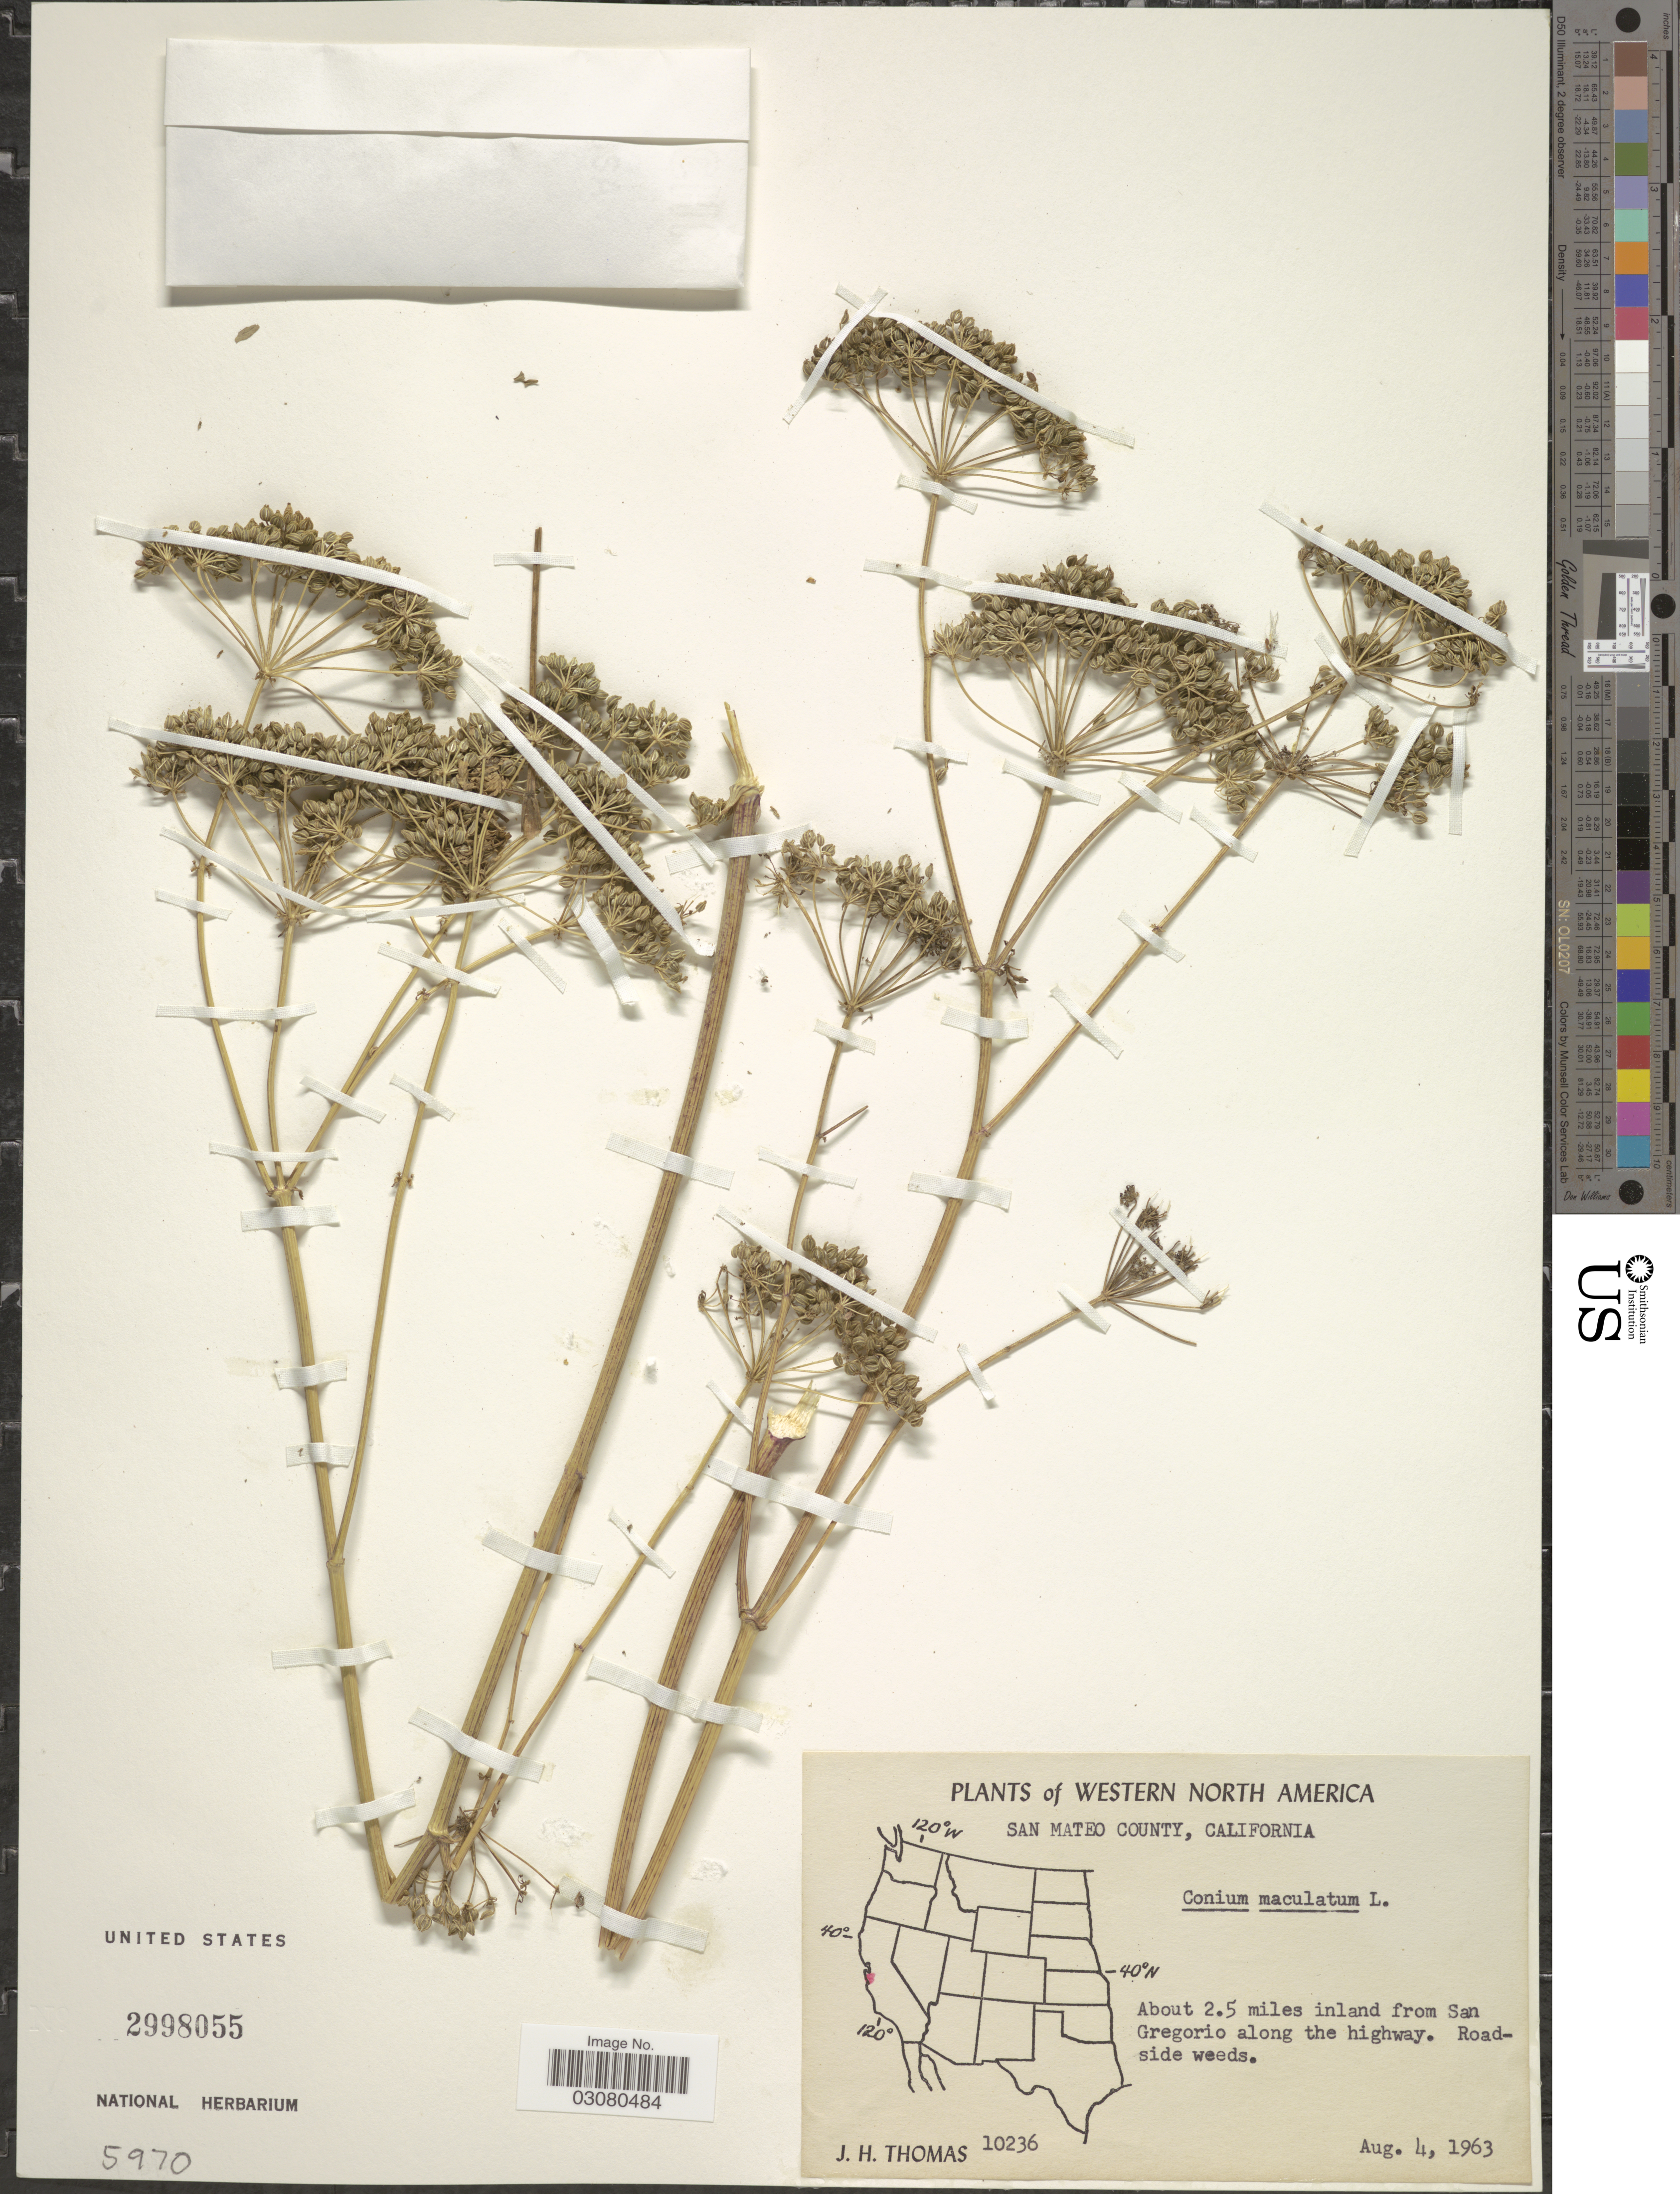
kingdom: Plantae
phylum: Tracheophyta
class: Magnoliopsida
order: Apiales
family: Apiaceae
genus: Conium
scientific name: Conium maculatum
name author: L.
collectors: J. H. Thomas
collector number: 10236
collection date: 1963-08-04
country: United States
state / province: California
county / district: San Mateo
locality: San Mateo County. Western North America. About 2.5 miles inland from San Gregorio along the highway.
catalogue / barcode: US 2998055